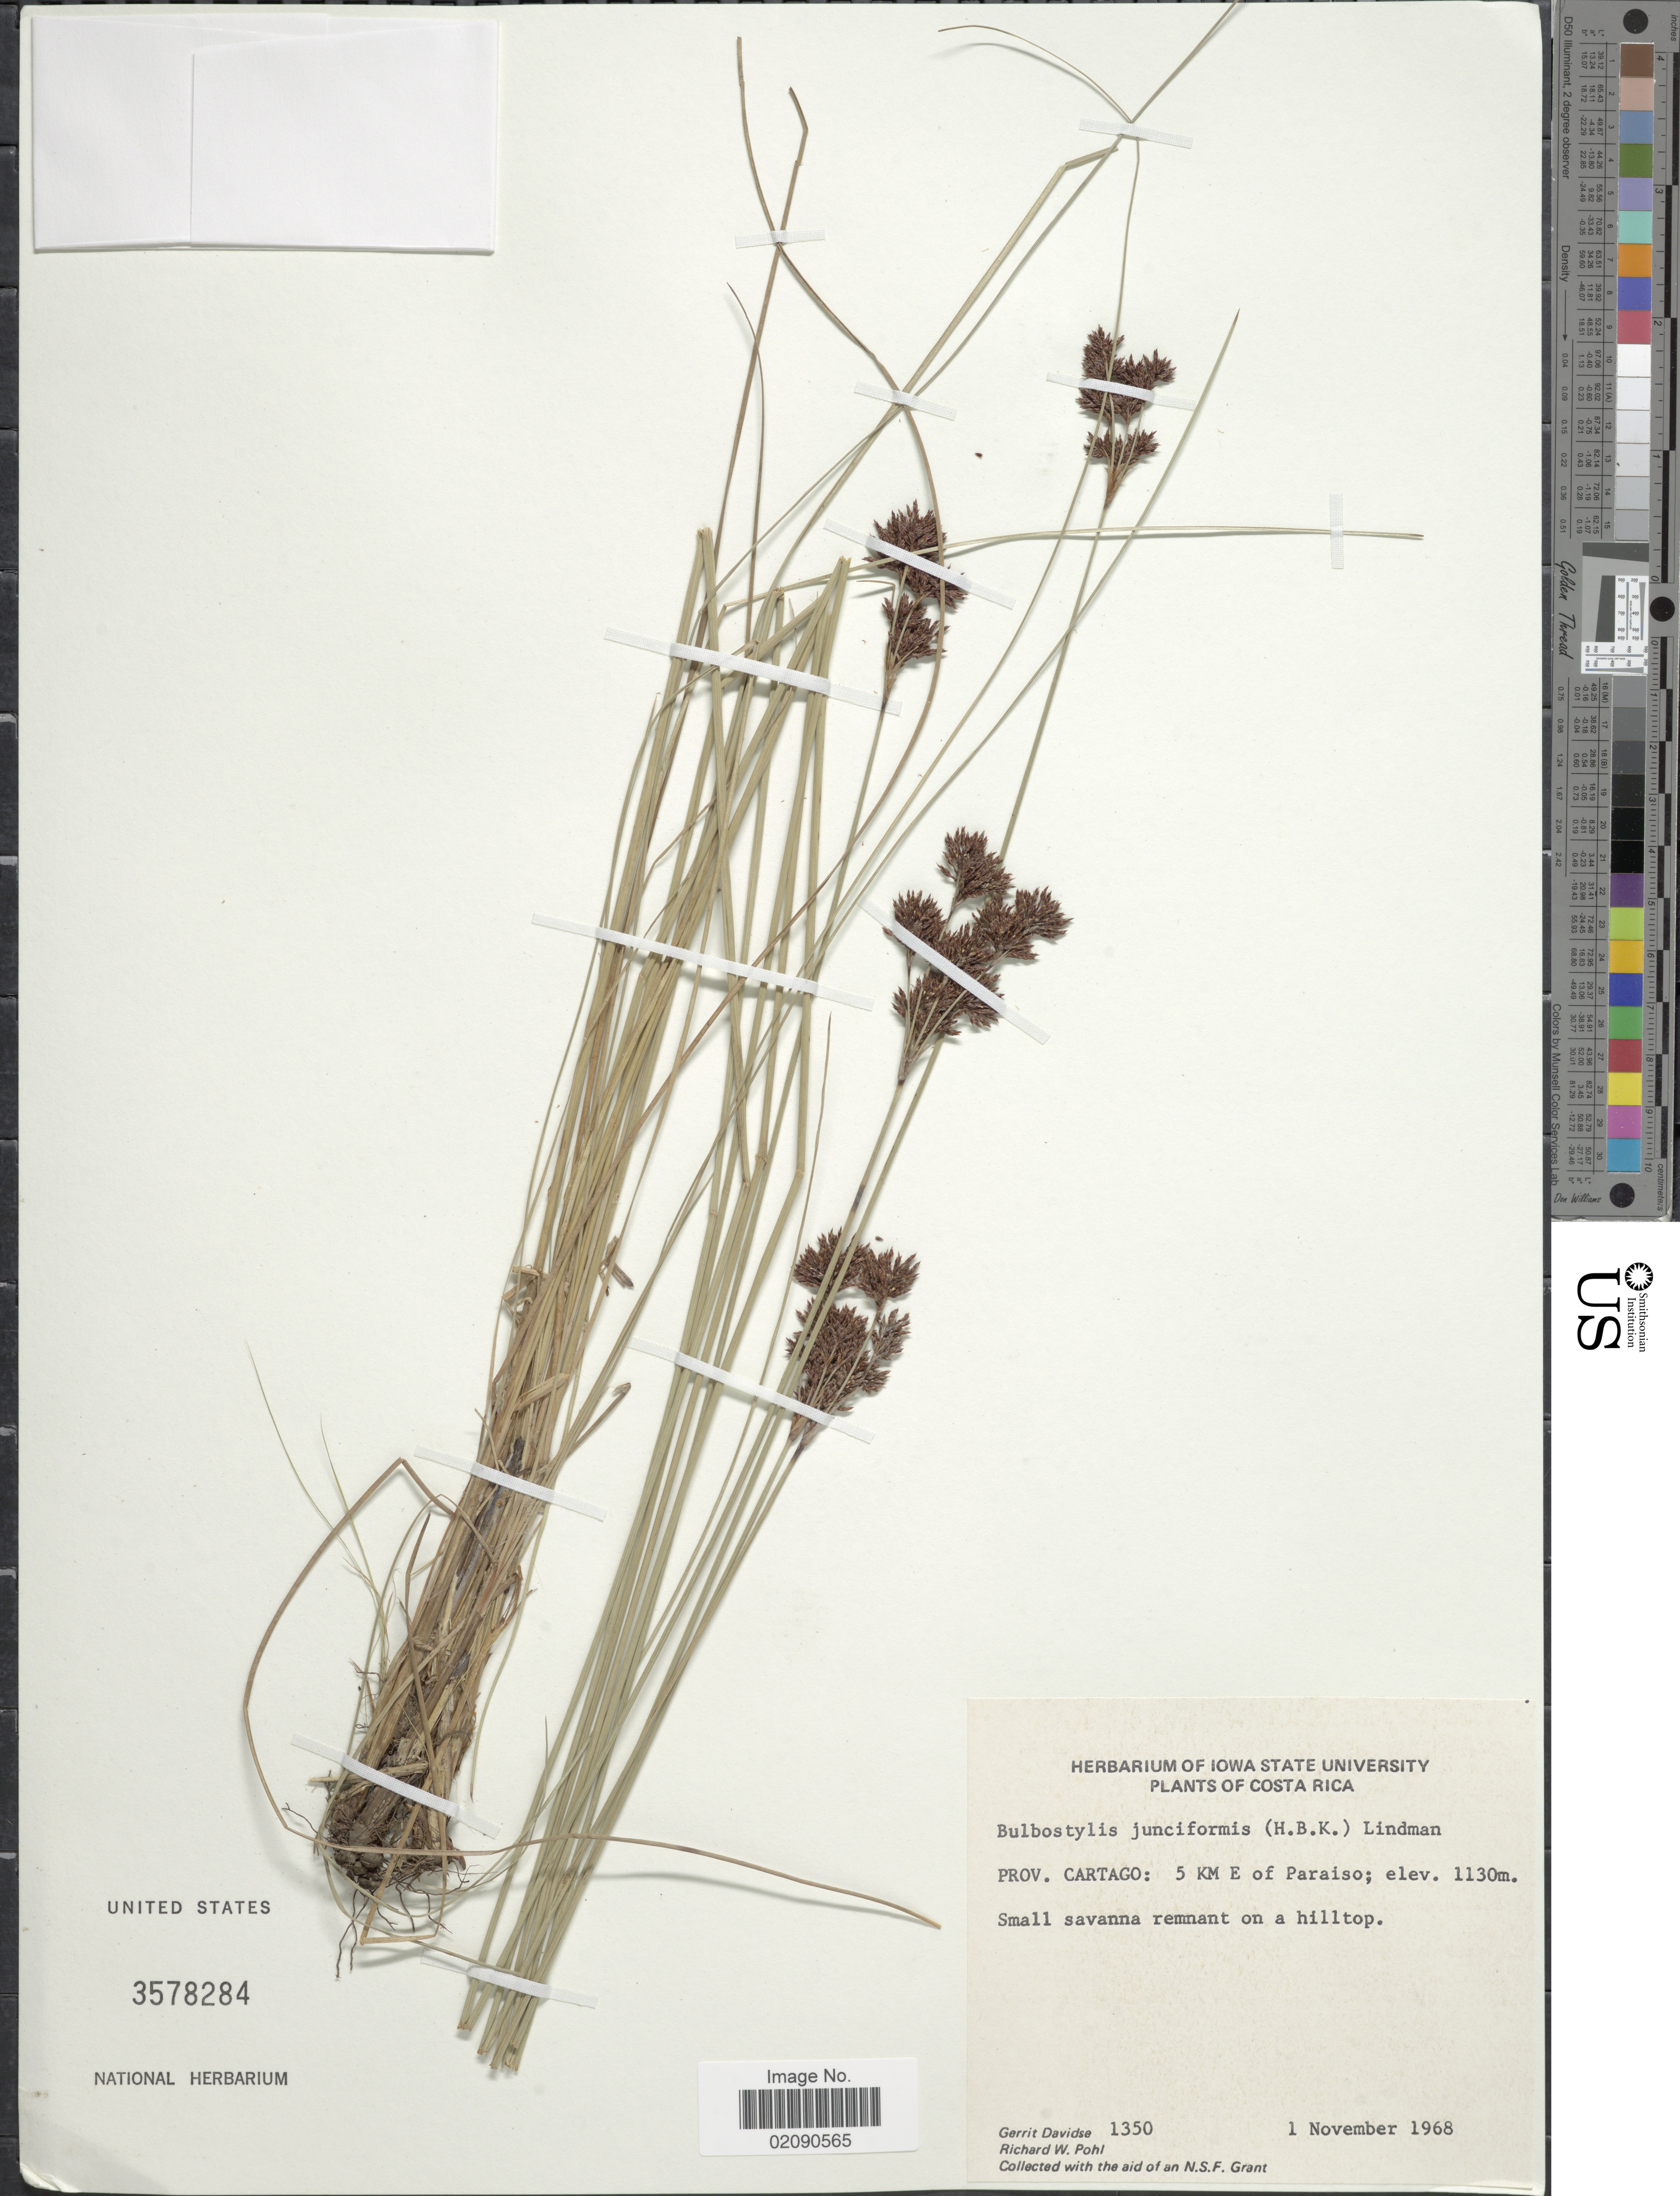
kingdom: Plantae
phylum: Tracheophyta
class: Liliopsida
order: Poales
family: Cyperaceae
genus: Bulbostylis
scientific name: Bulbostylis junciformis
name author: (Kunth) C.B. Clarke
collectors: G. Davidse & R. W. Pohl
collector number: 1350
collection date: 1968-11-01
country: Costa Rica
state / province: Cartago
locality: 5 km E of Paraiso, Small savanna remnant on a hilltop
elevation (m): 1130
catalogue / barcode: US 3578284